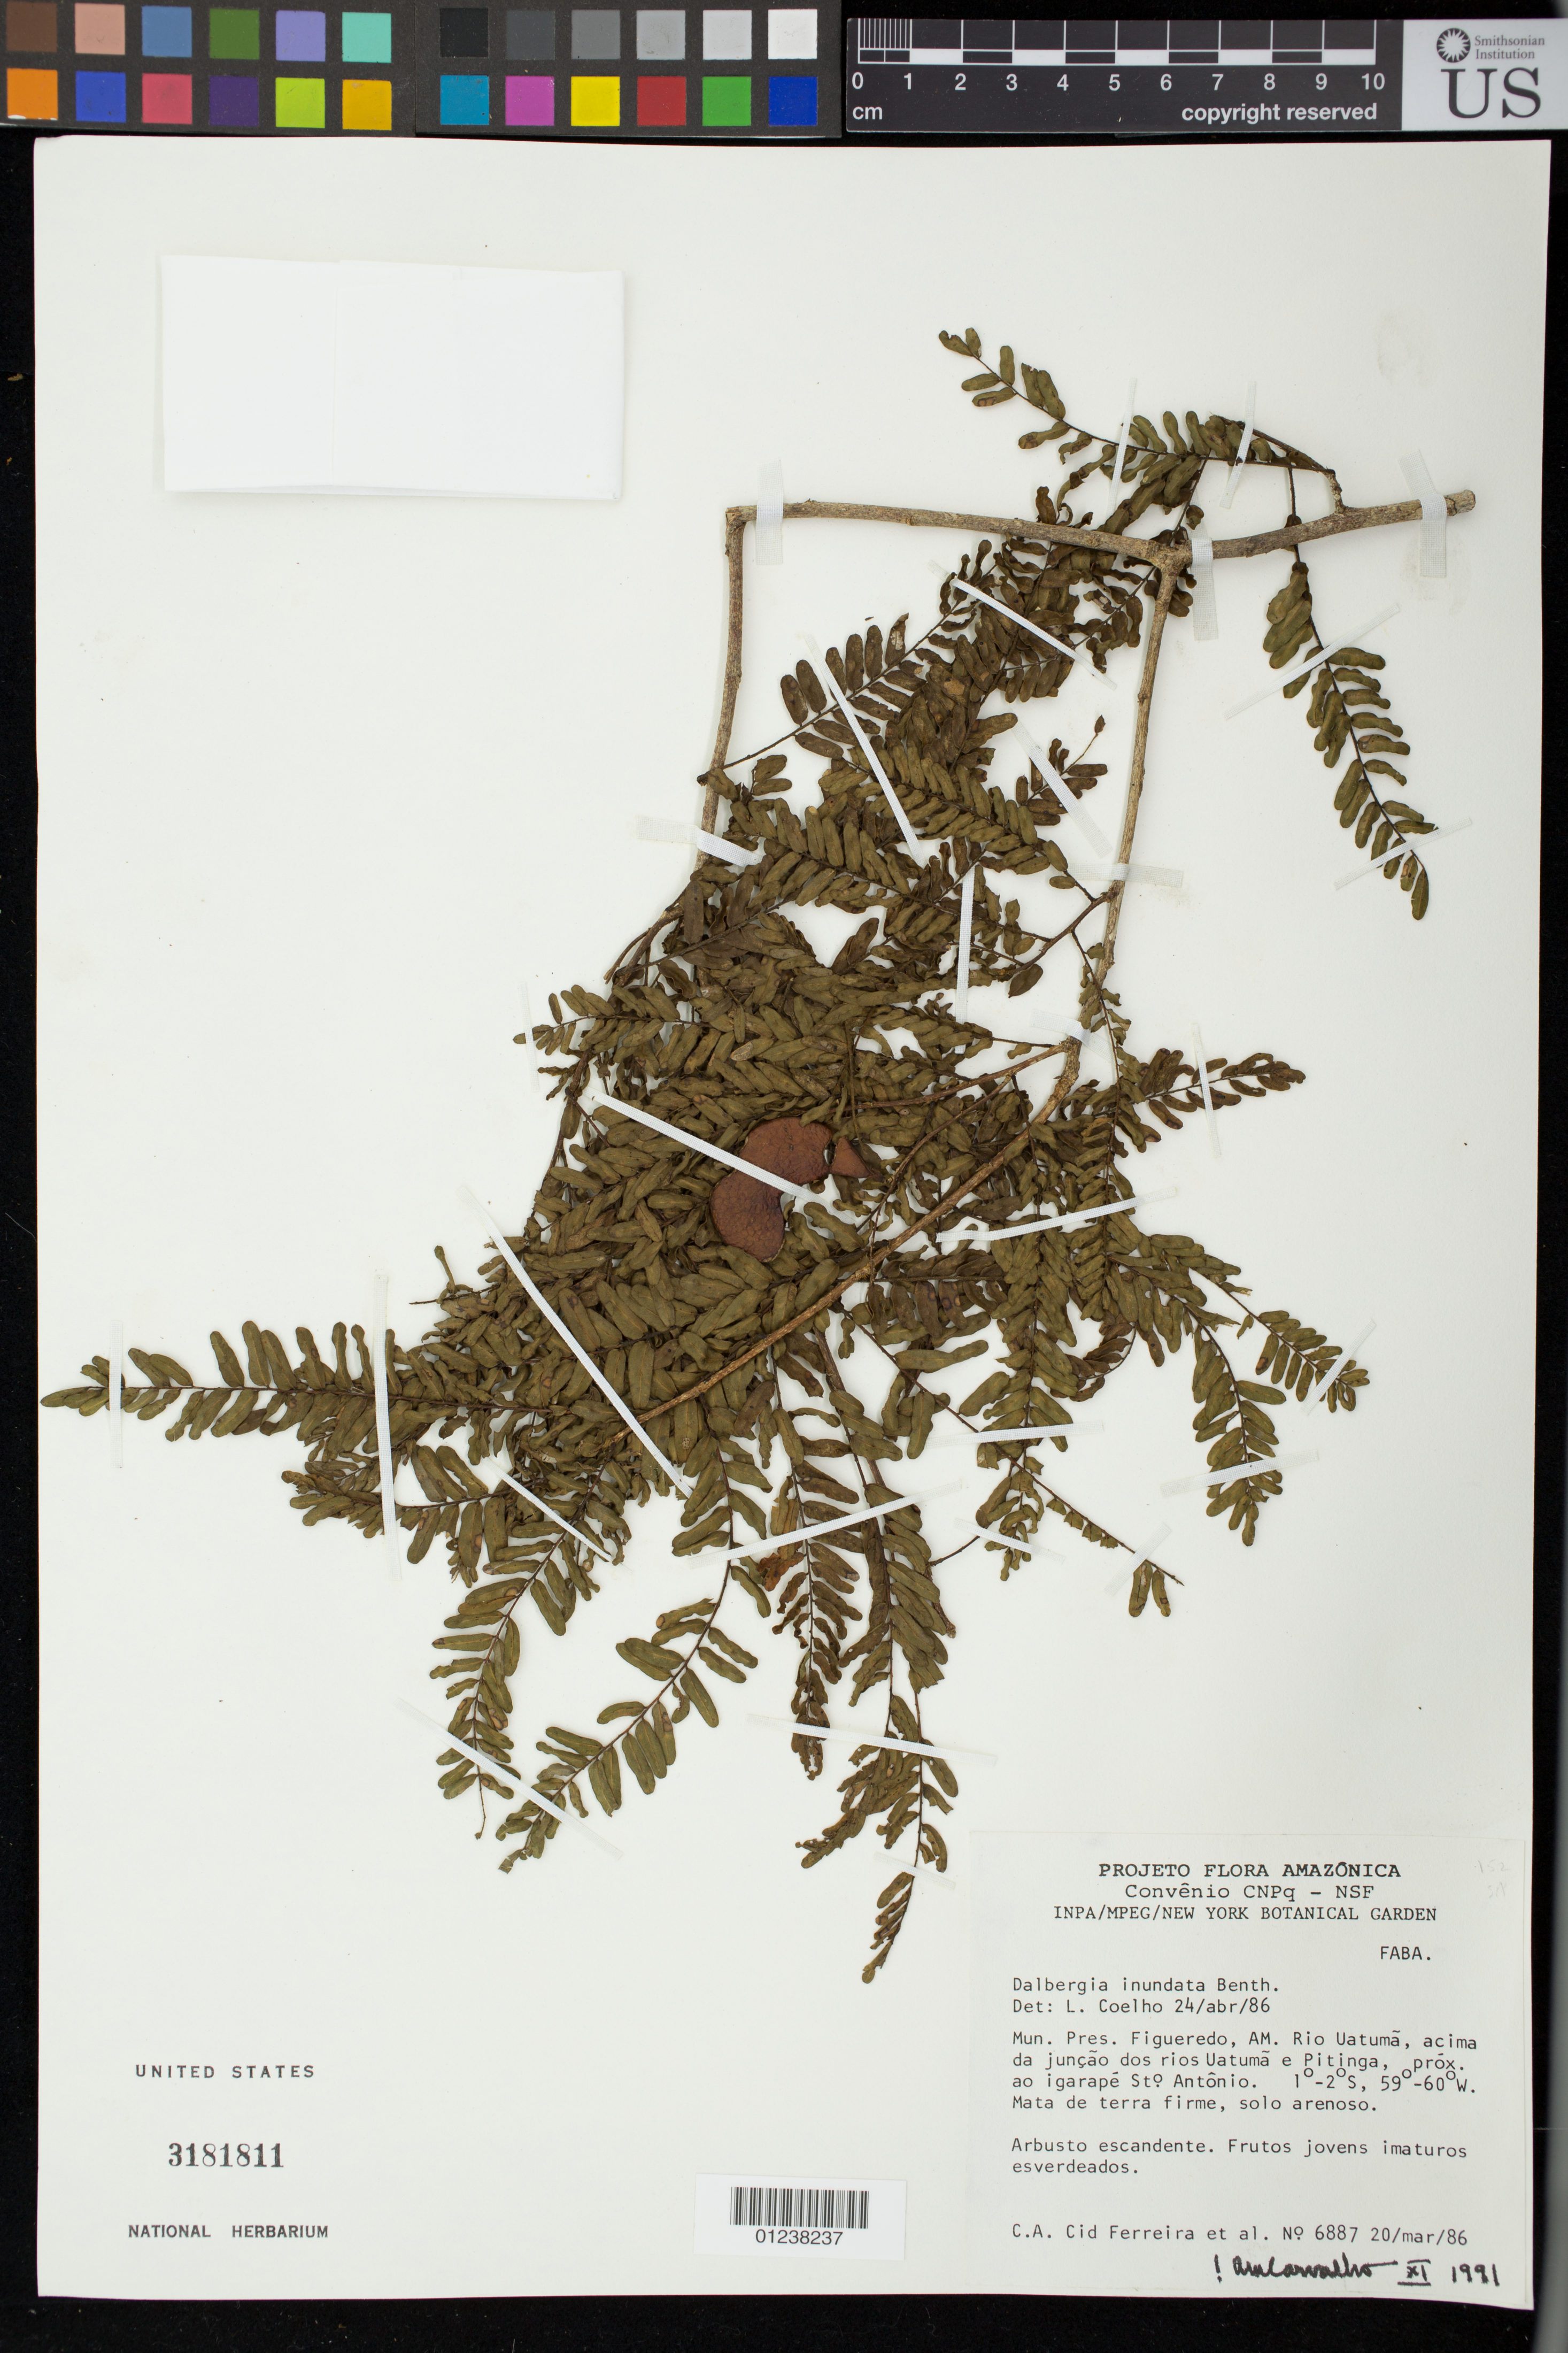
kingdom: Plantae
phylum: Tracheophyta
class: Magnoliopsida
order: Fabales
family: Fabaceae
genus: Dalbergia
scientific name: Dalbergia inundata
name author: Benth.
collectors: C. A. Cid Ferreira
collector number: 6887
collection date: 1986-03-20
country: Brazil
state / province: Amazonas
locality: Pres. Figueredo, AM. Rio Uatama, acima da junçao dos rios Uatama e Pitinga, próx. ao igarape Sto. Antonio.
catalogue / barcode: US 3181811